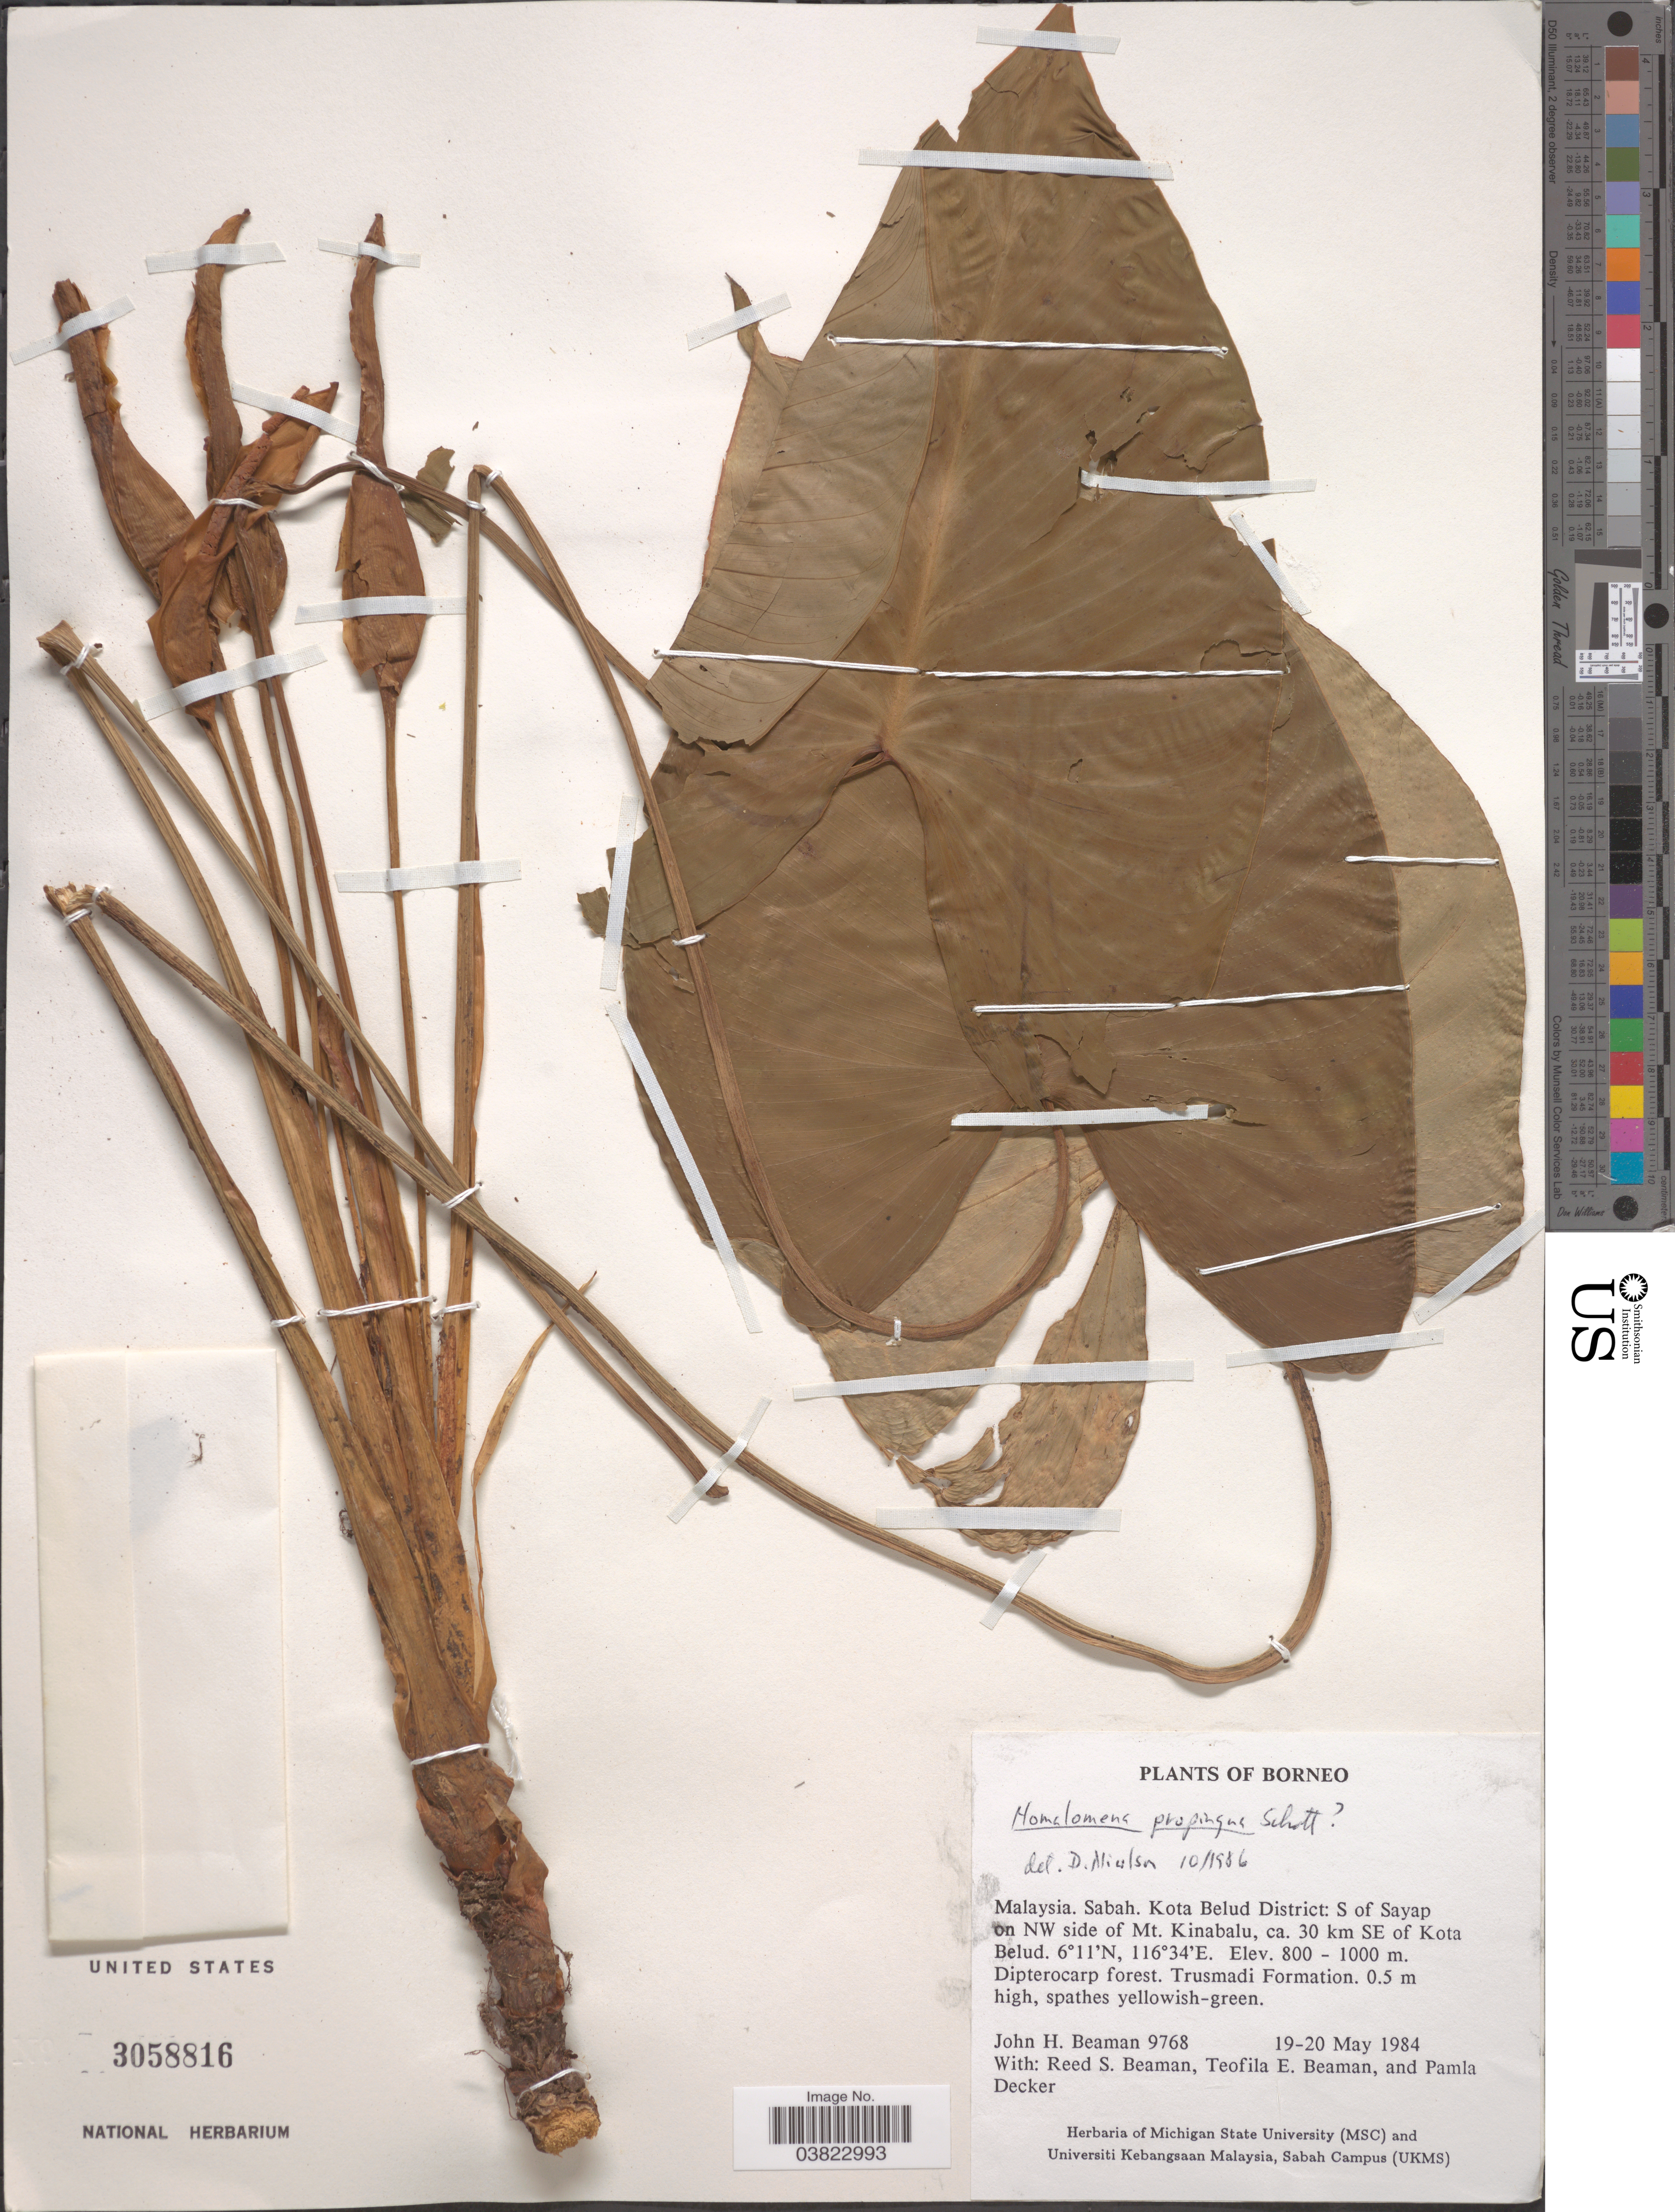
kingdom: Plantae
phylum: Tracheophyta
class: Liliopsida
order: Alismatales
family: Araceae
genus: Homalomena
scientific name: Homalomena propinqua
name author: Schott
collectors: J. H. Beaman, R. S. Beaman, T. E. Beaman & P. Decker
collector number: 9768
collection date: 1984-05-19/1984-05-20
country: Malaysia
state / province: Sabah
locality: Kota Belud District: S of Sayap on NW side of Mt. Kinabalu, ca. 30 km SE of Kota Belud.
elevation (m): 800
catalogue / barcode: US 3058816